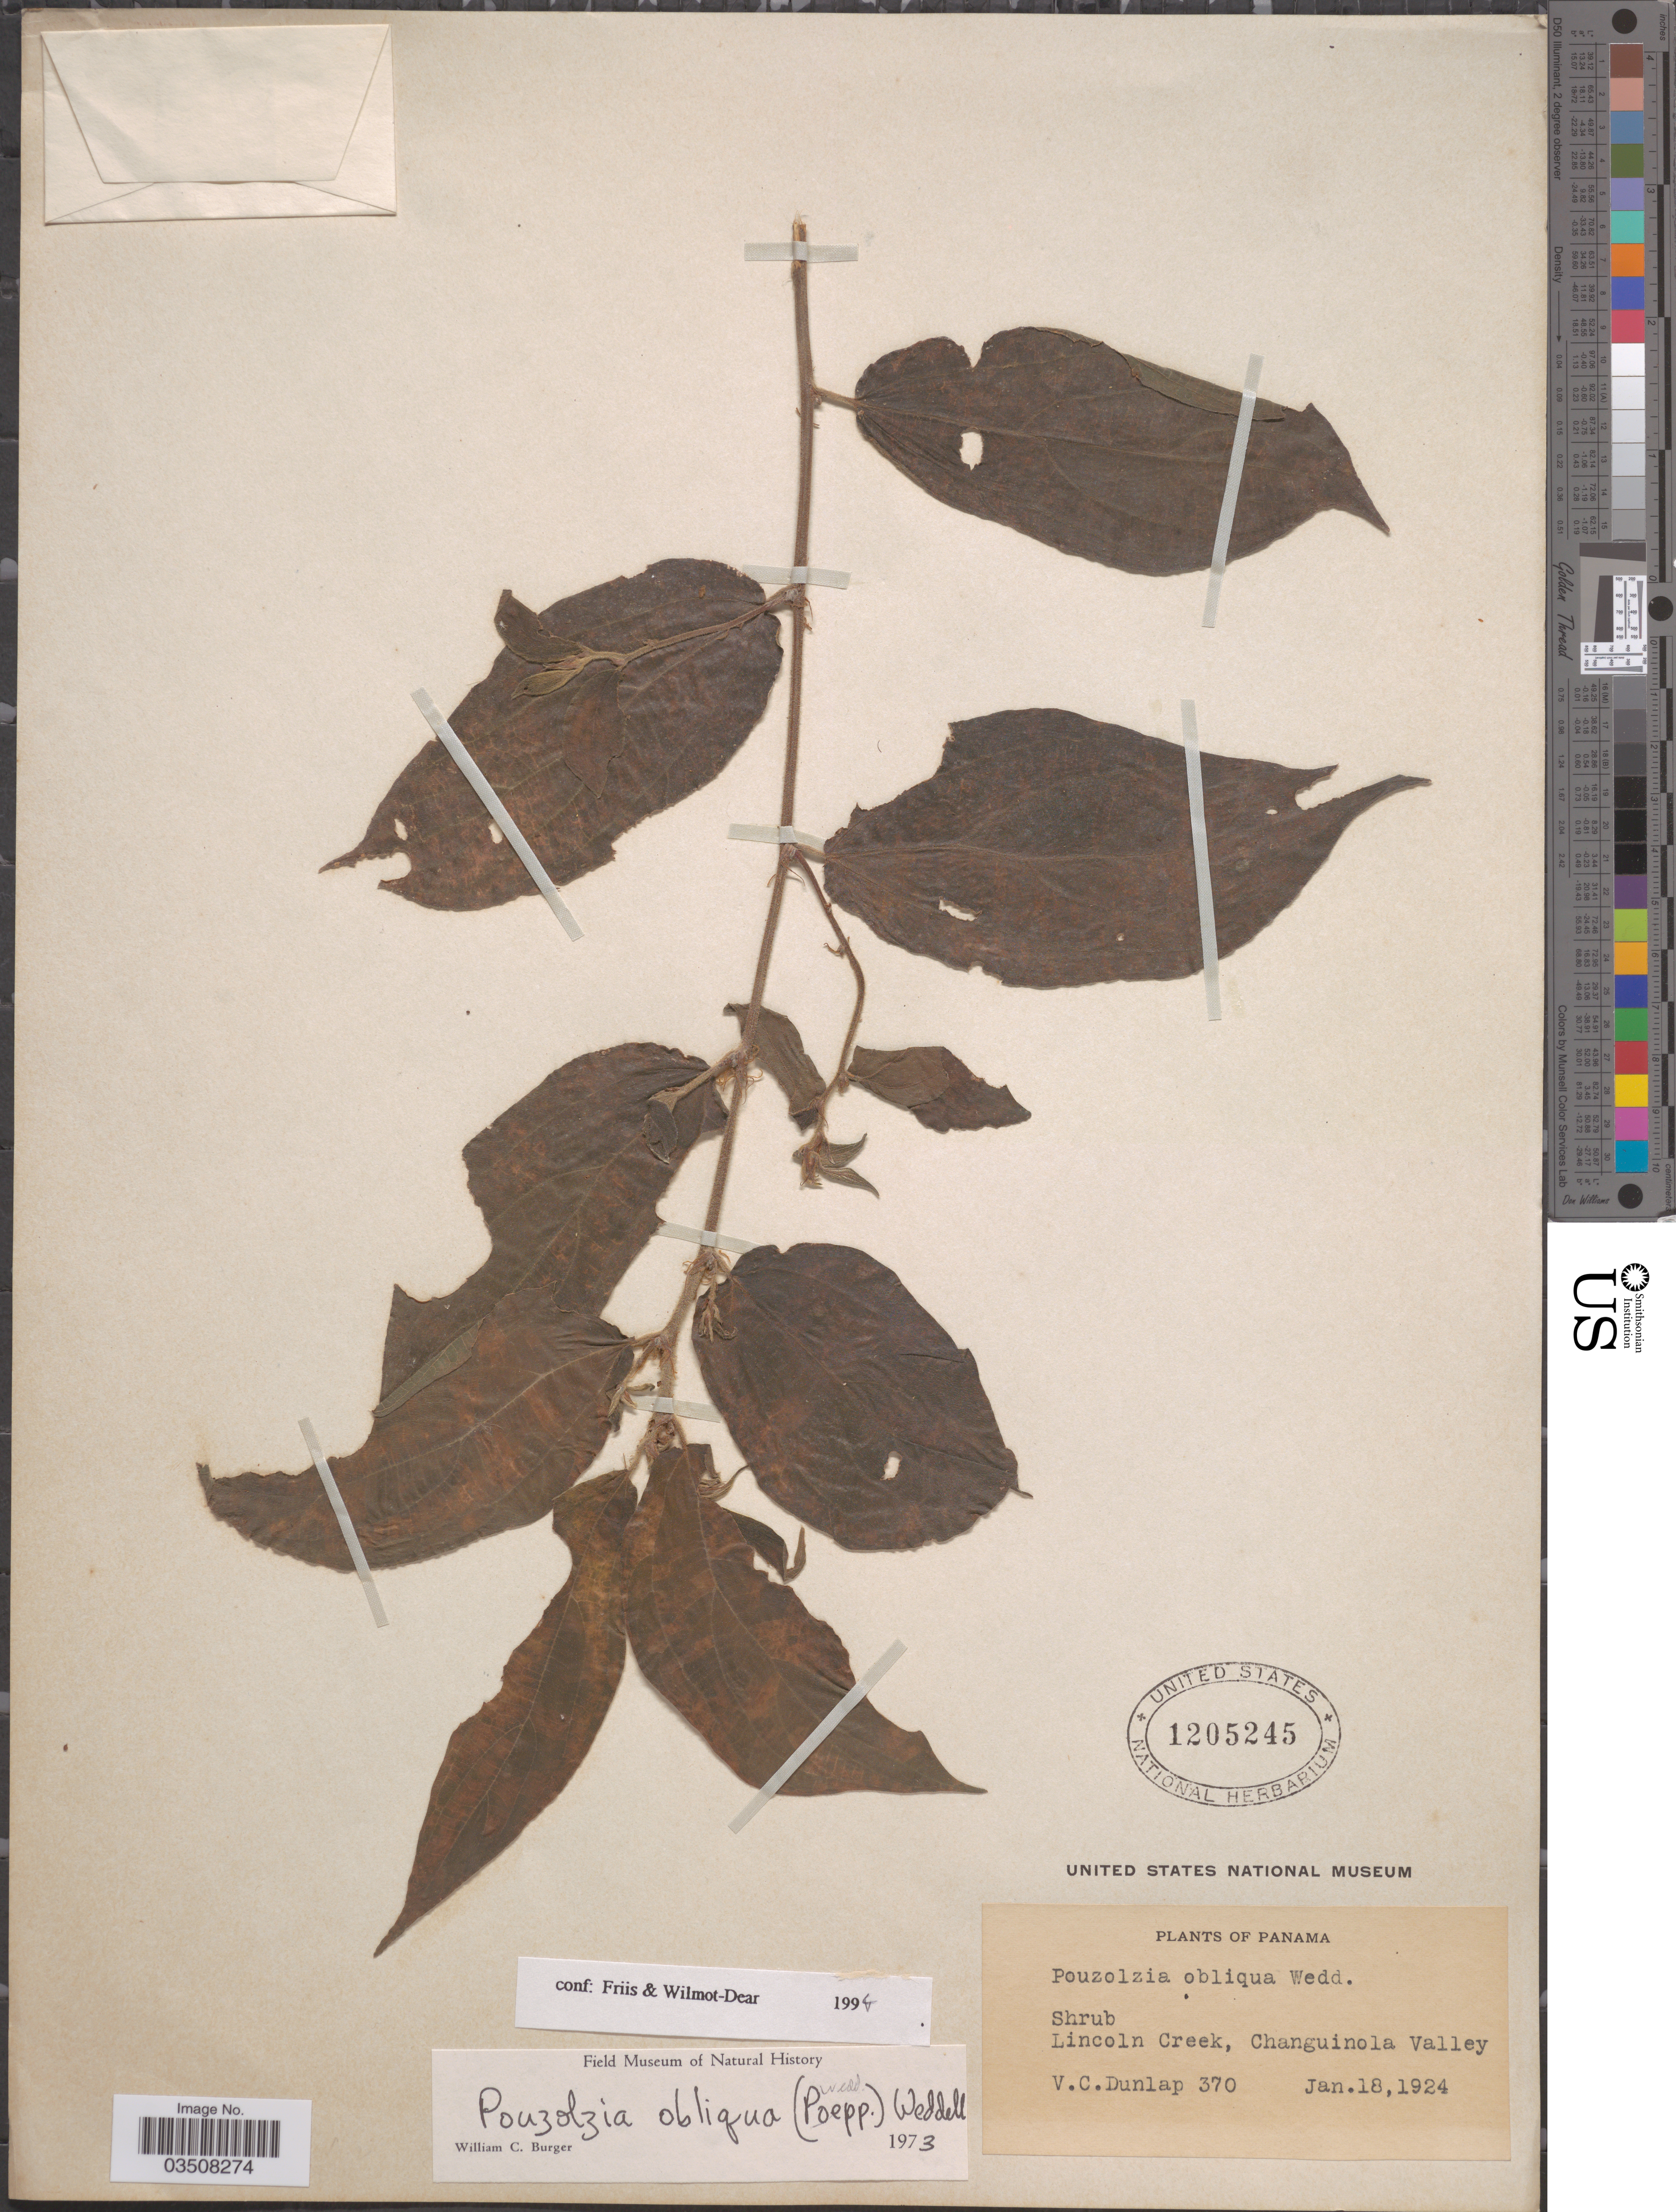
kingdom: Plantae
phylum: Tracheophyta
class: Magnoliopsida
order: Rosales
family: Urticaceae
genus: Pouzolzia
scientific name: Pouzolzia obliqua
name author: (Poepp.) Gaudich.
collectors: V. C. Dunlap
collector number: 370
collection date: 1924-01-18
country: Panama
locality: Lincoln Creek, Changuinola Valley.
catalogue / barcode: US 1205245